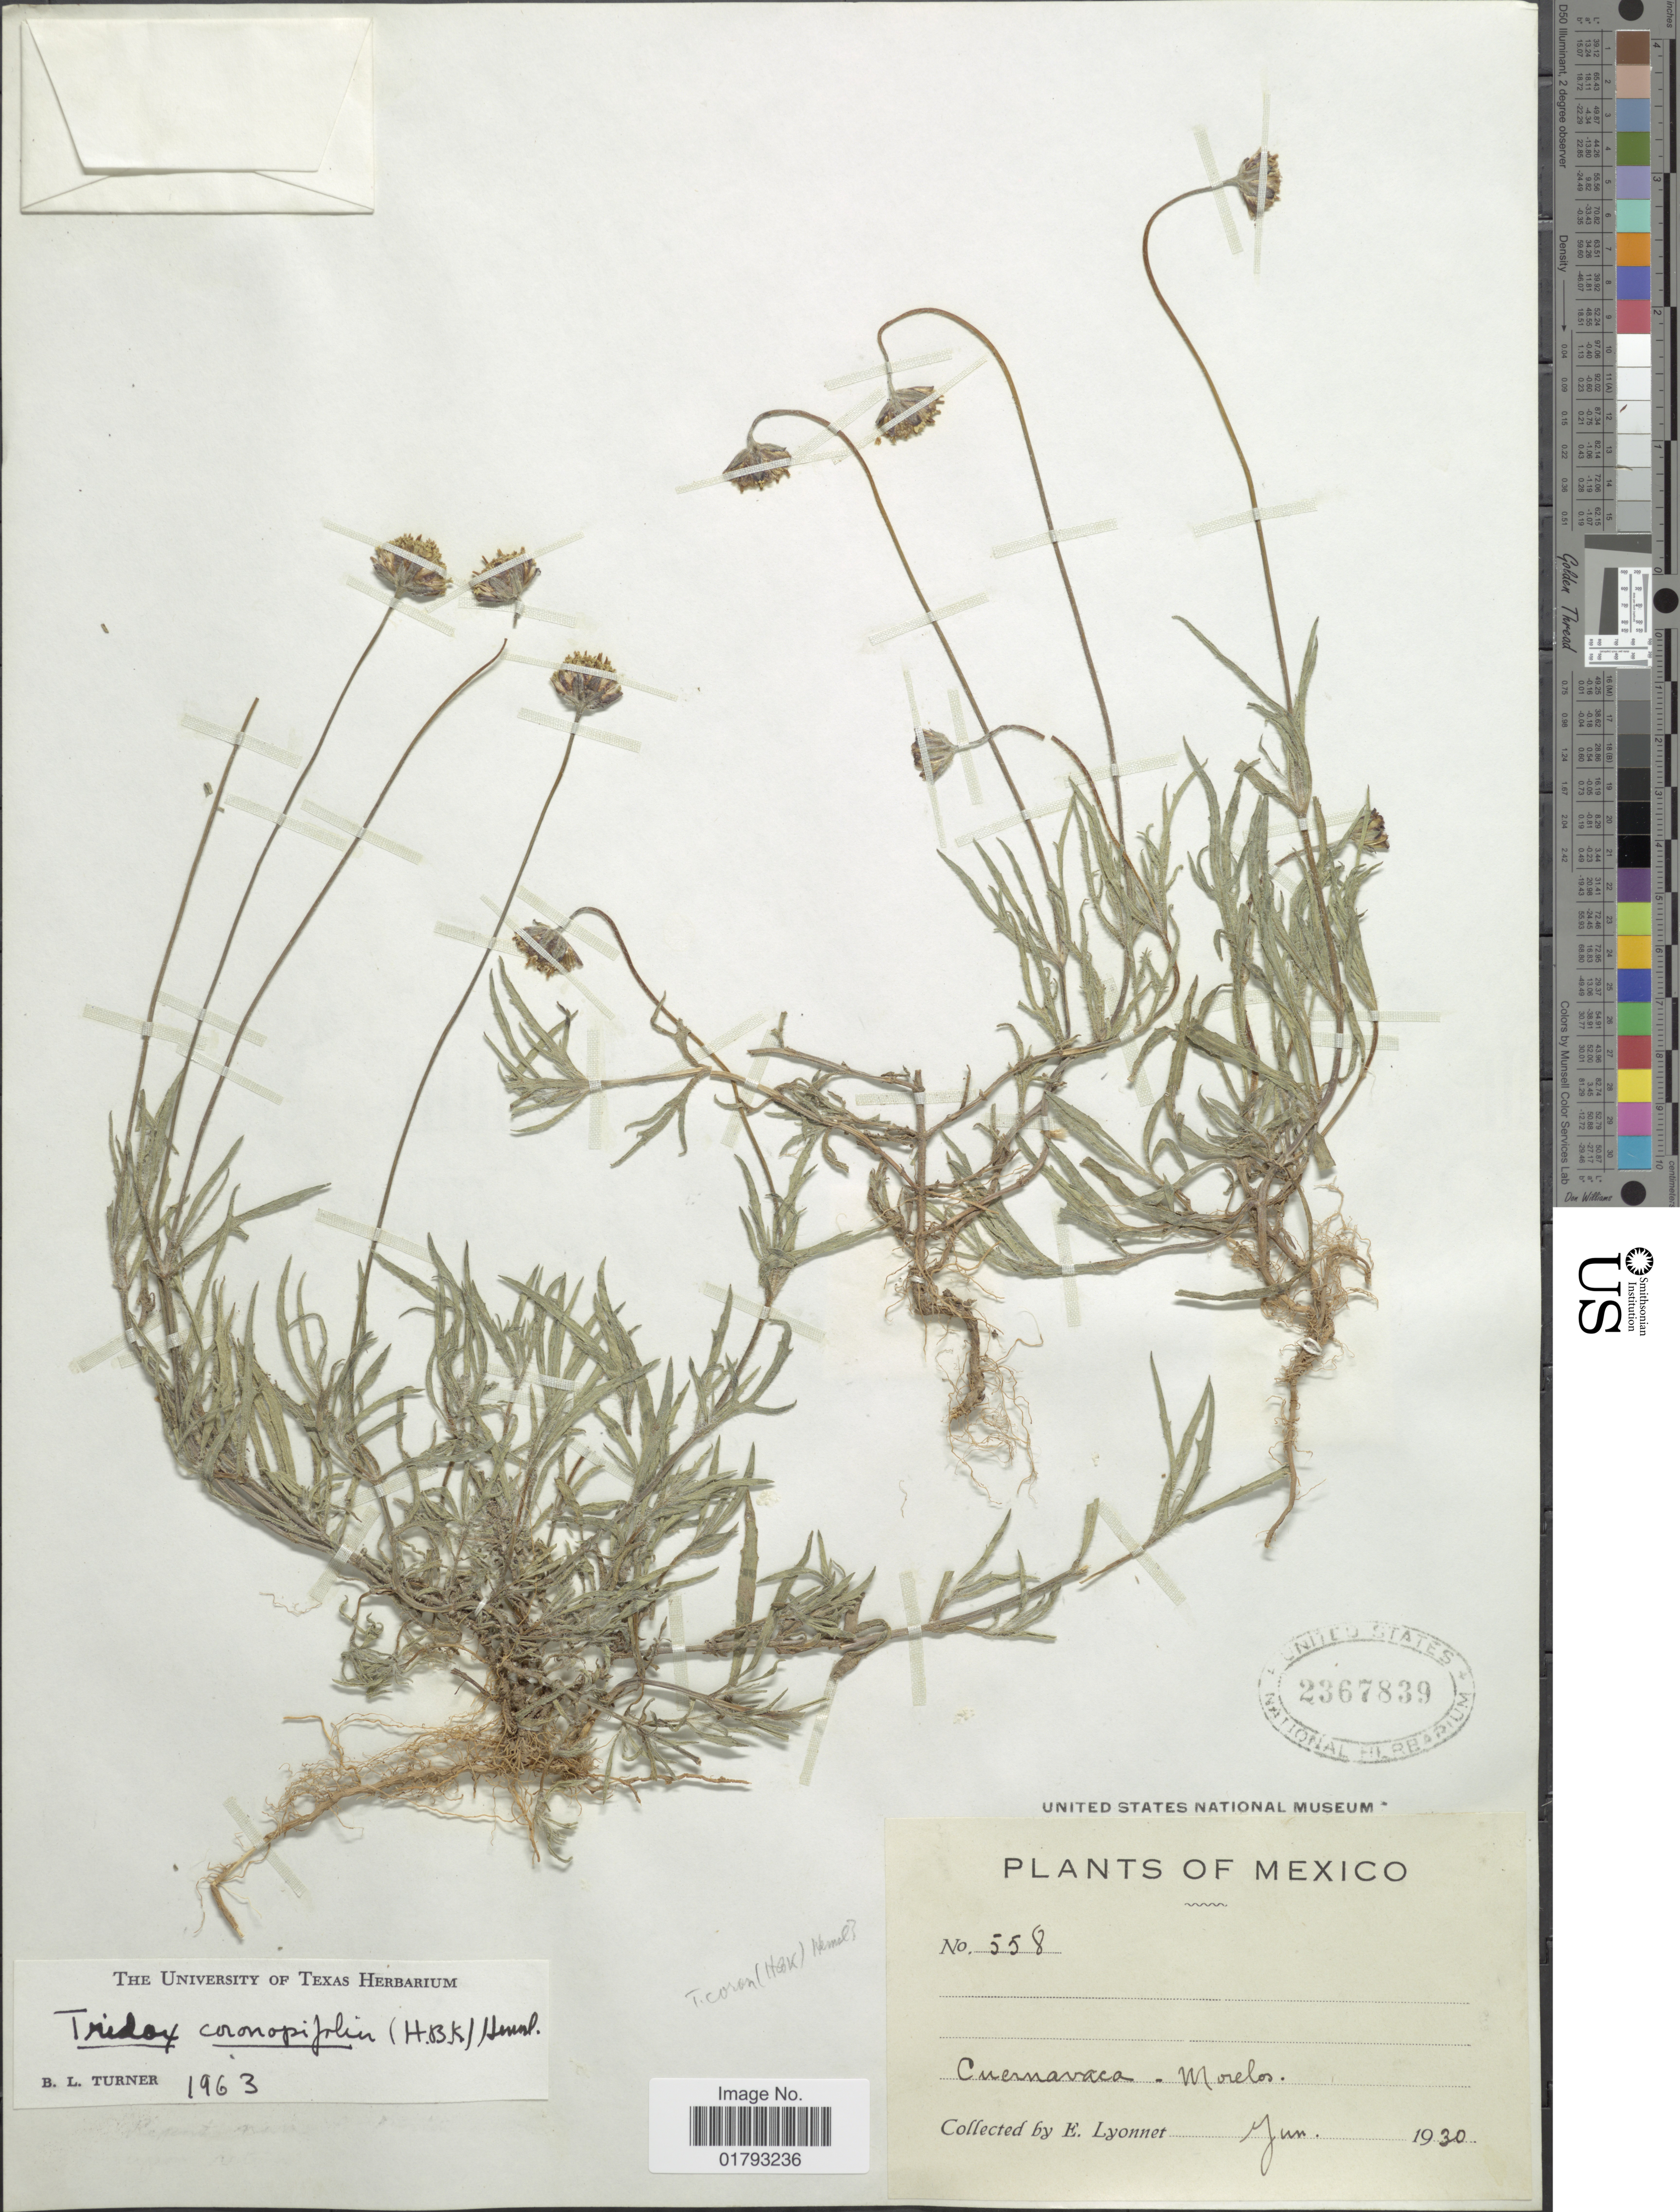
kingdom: Plantae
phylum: Tracheophyta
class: Magnoliopsida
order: Asterales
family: Asteraceae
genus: Tridax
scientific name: Tridax coronopifolia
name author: (Kunth) Hemsl.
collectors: E. Lyonnet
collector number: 558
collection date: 1930-06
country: Mexico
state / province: Morelos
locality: Cuernavaca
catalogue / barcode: US 2367839